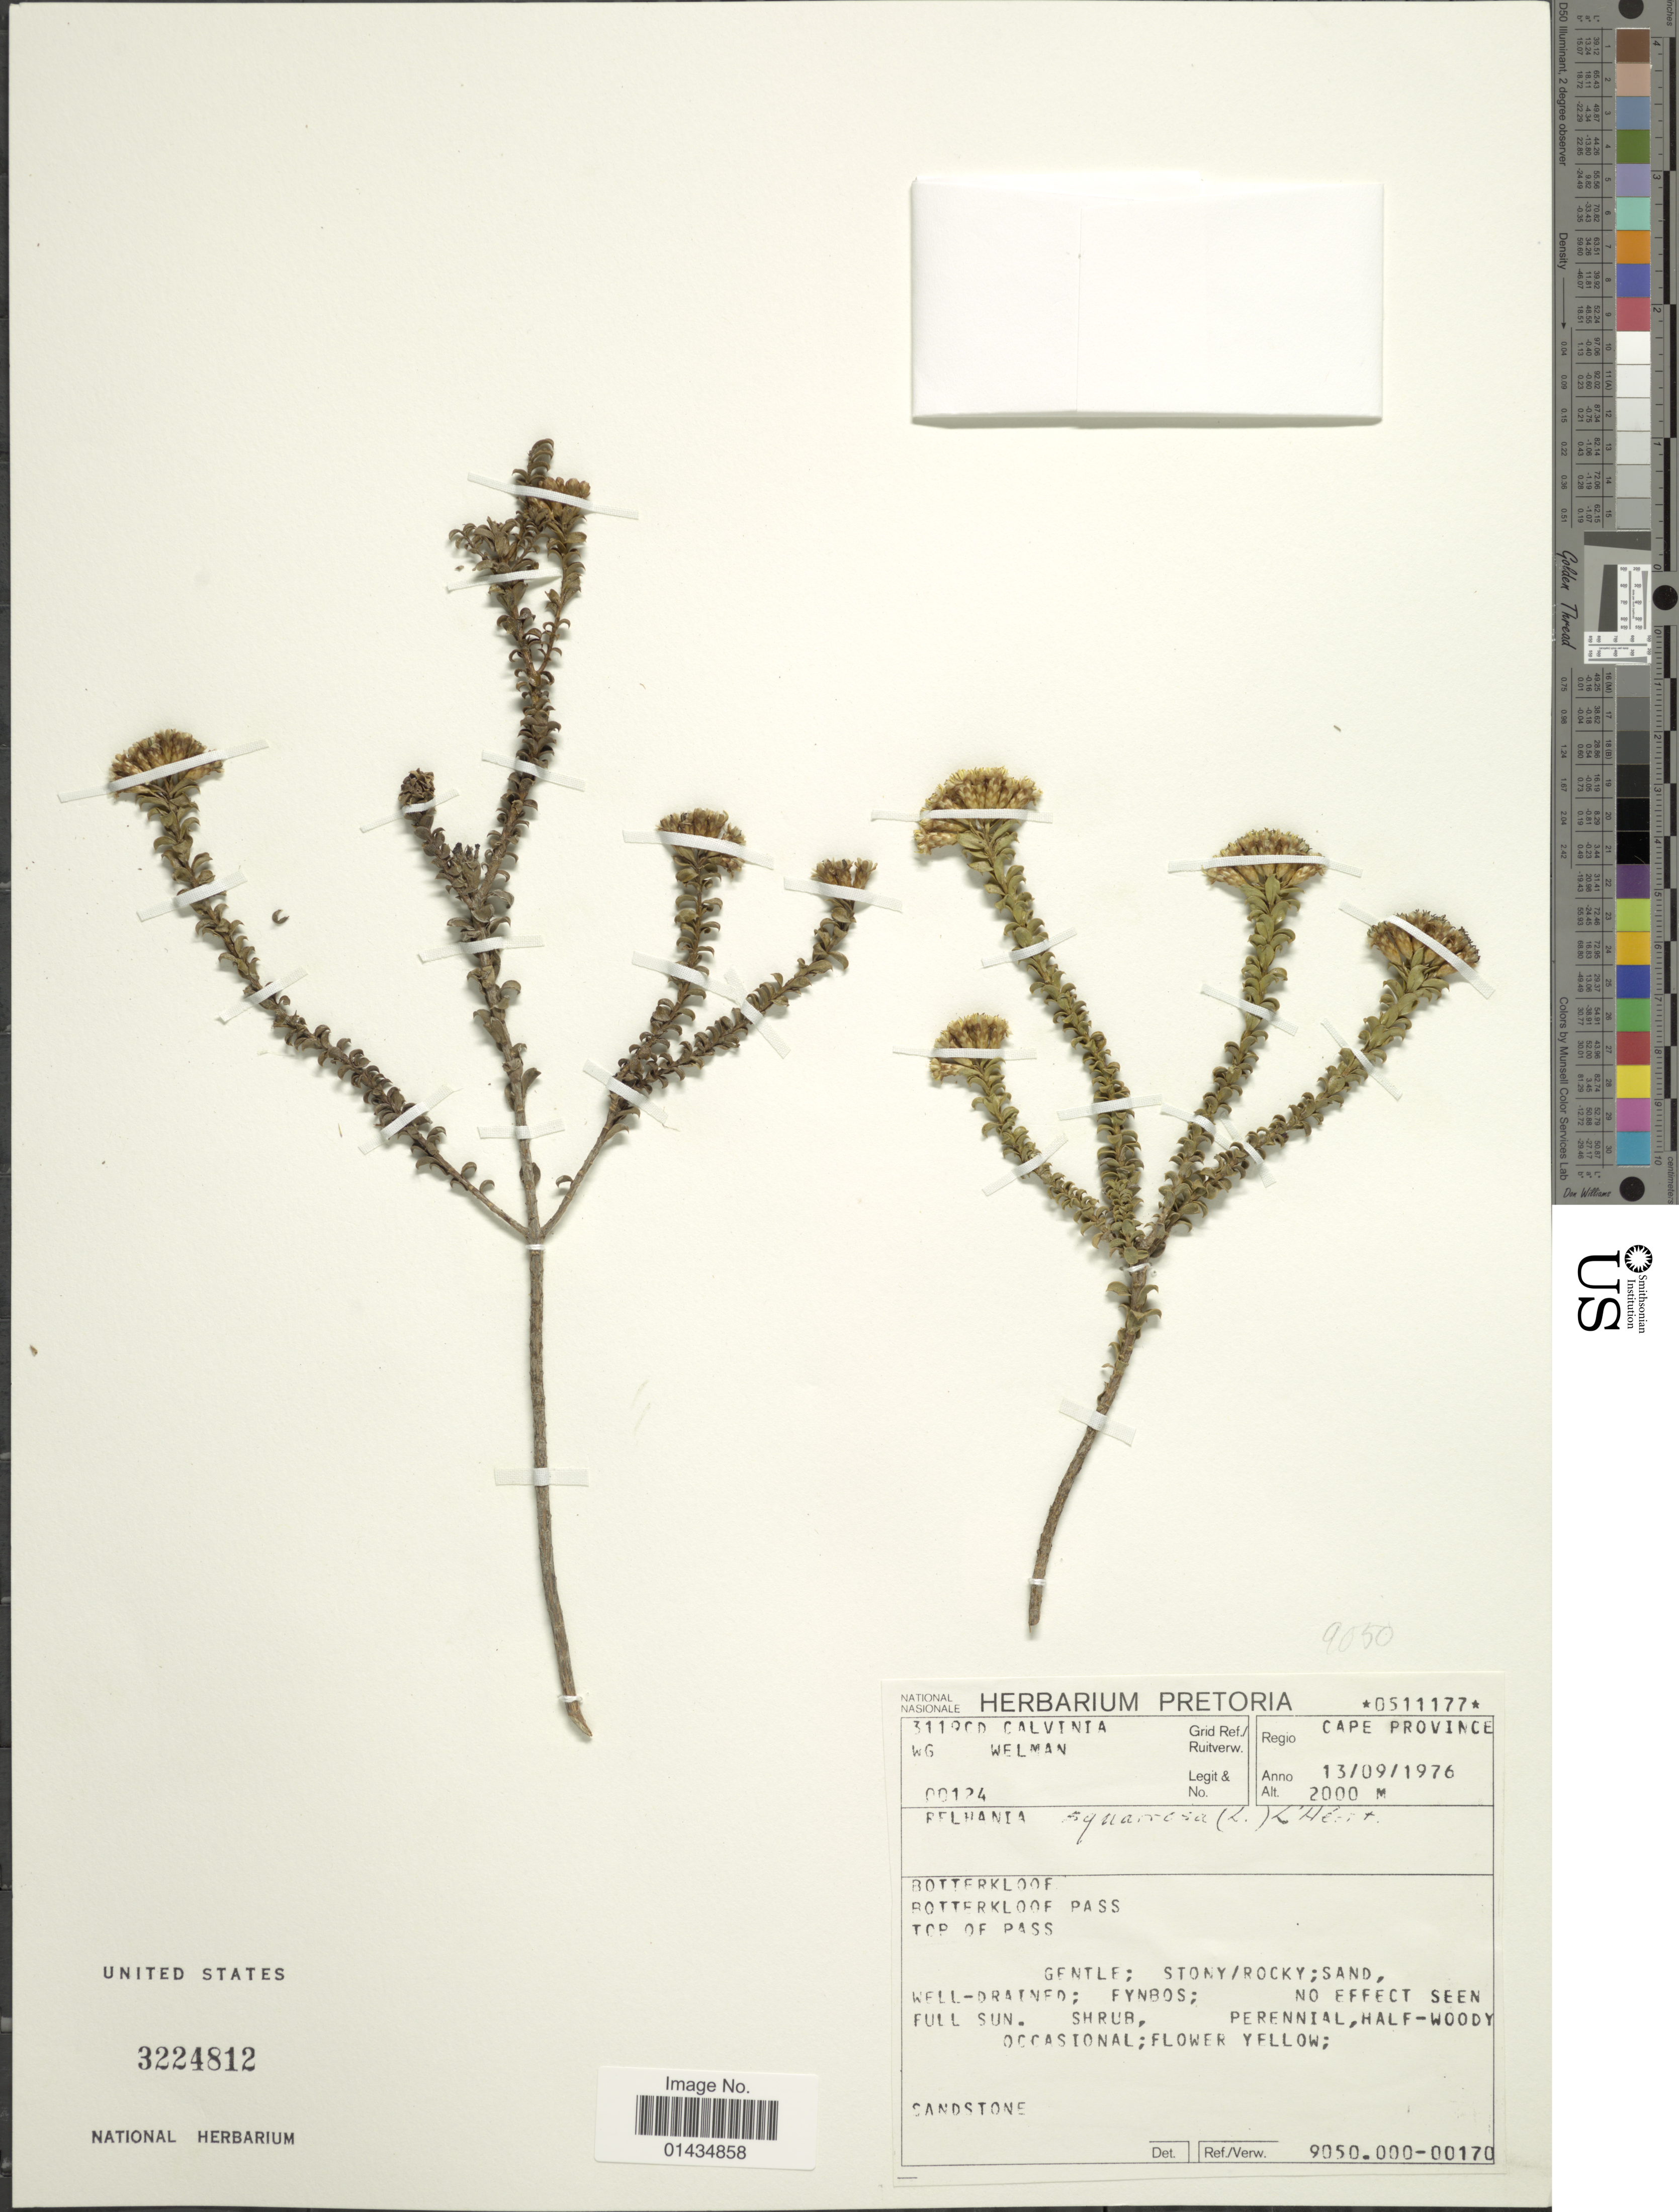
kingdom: Plantae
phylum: Tracheophyta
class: Magnoliopsida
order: Asterales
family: Asteraceae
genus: Relhania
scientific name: Relhania squarrosa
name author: L'Hér.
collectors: W. G. Welman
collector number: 00124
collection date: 1976-09-13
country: South Africa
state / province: Northern Cape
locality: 3119CS Calvinia, Botterkloof, Botterkloof Pass, top of Pass, sandstone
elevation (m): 2000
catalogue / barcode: US 3224812